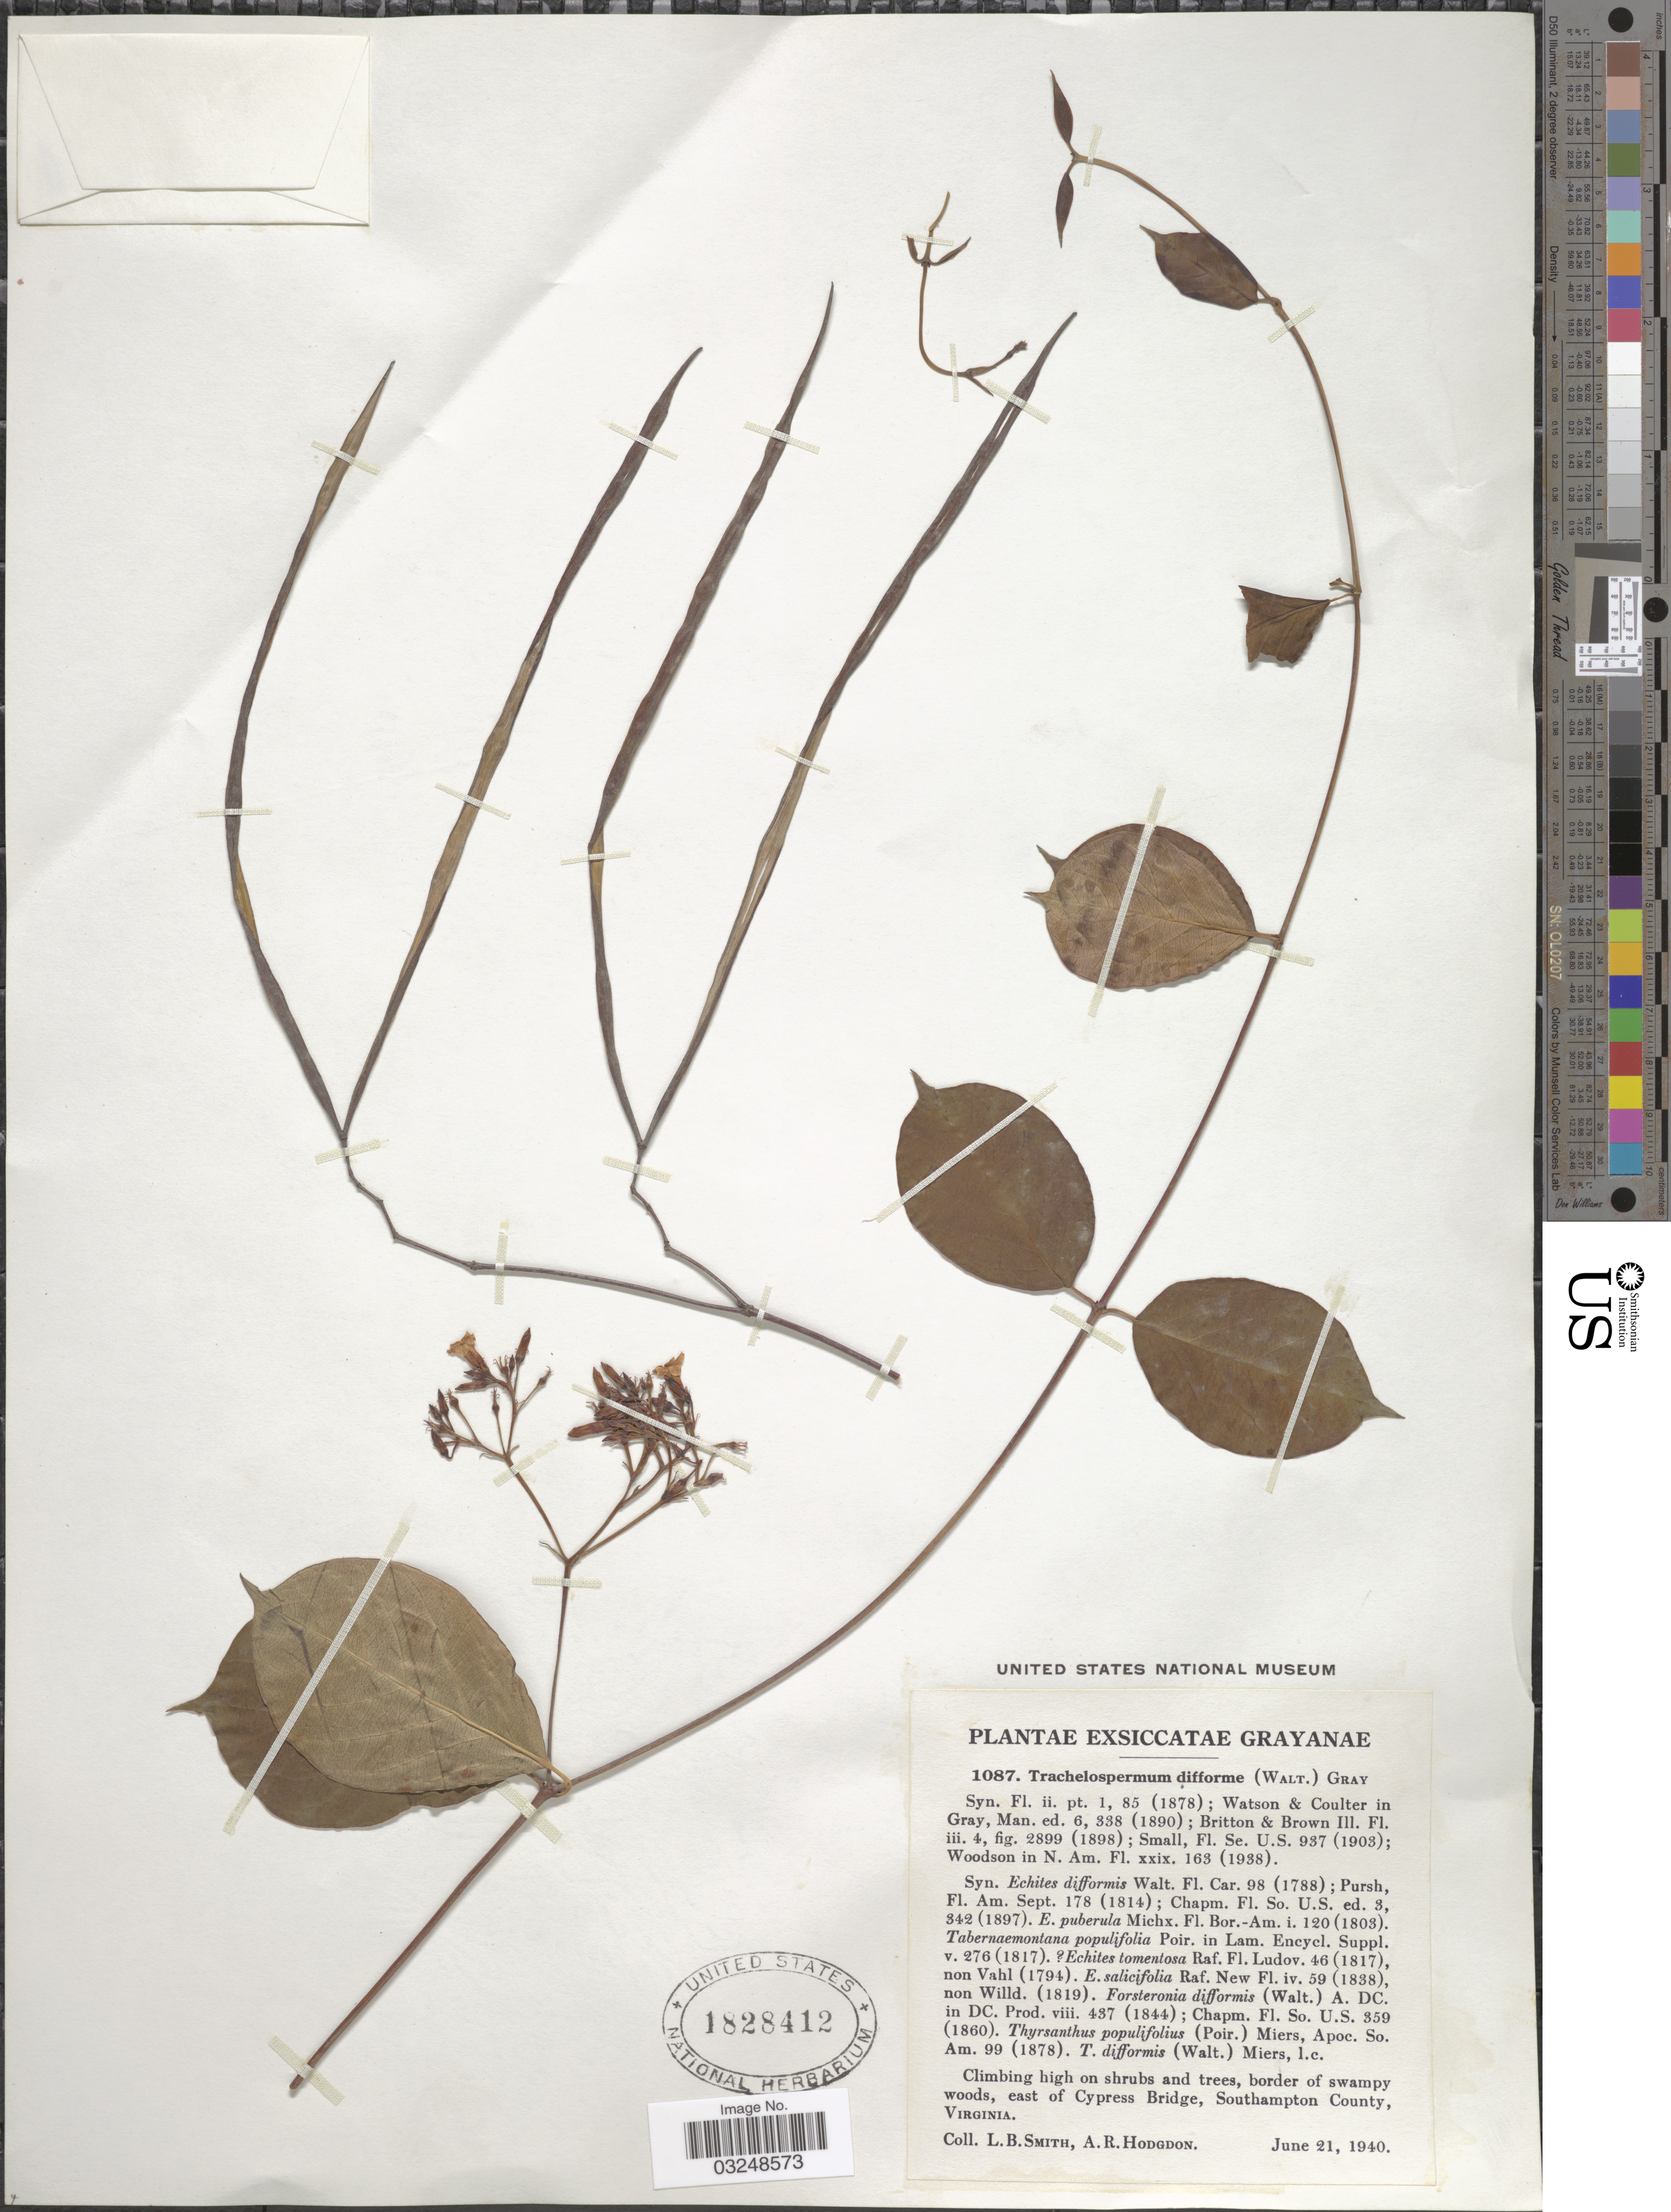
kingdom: Plantae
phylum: Tracheophyta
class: Magnoliopsida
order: Gentianales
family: Apocynaceae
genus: Trachelospermum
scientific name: Trachelospermum difforme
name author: (Walter) A. Gray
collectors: L. Smith & A. R. Hodgdon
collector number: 1087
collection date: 1940-06-21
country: United States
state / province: Virginia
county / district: Southampton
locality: Climbing high on shrubs and tree, border of swampy woods, E of Cypress Bridge.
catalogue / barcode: US 1828412